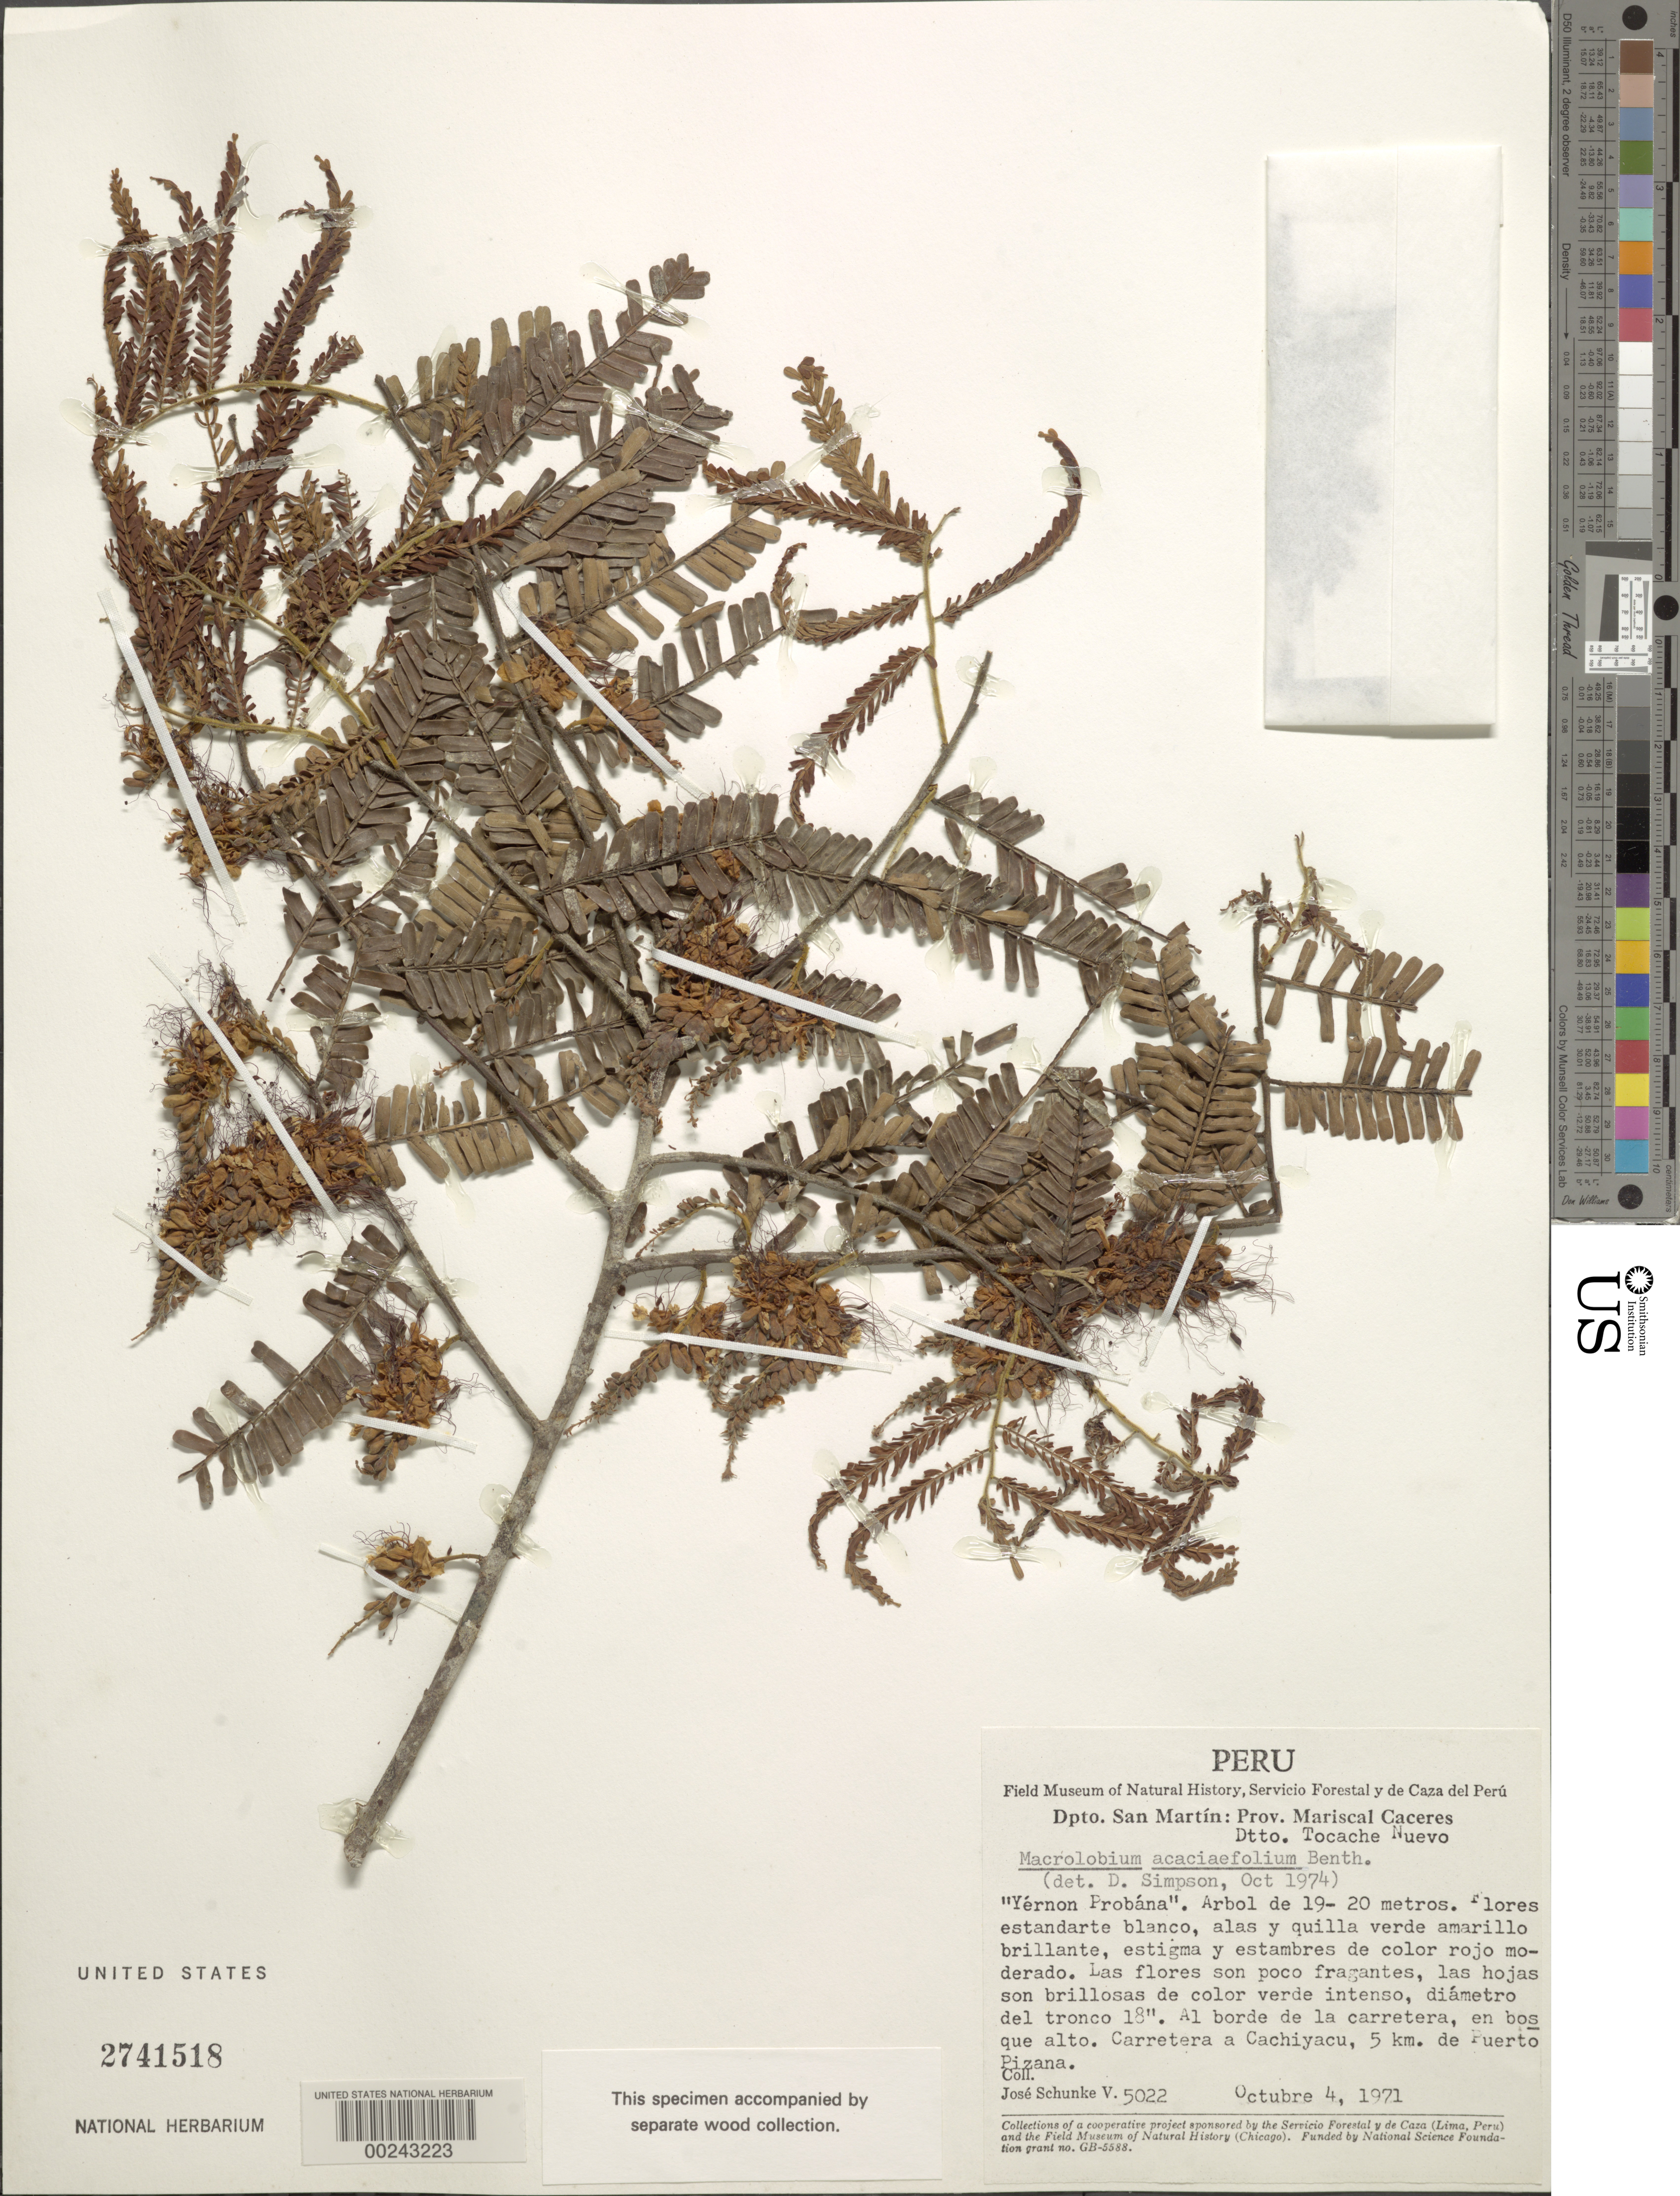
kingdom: Plantae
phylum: Tracheophyta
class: Magnoliopsida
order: Fabales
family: Fabaceae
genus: Macrolobium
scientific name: Macrolobium sp. nov.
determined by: Trujillo, A. M.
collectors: J. M. Schunke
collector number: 5022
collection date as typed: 04 Oct 1971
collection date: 1971-10-04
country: Peru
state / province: San Martín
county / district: Mariscal Cáceres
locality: Highway to cachiyacu, 5 km from puerto pizana; dtto. tocache nuevo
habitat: Edge of highway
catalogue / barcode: US 2741518